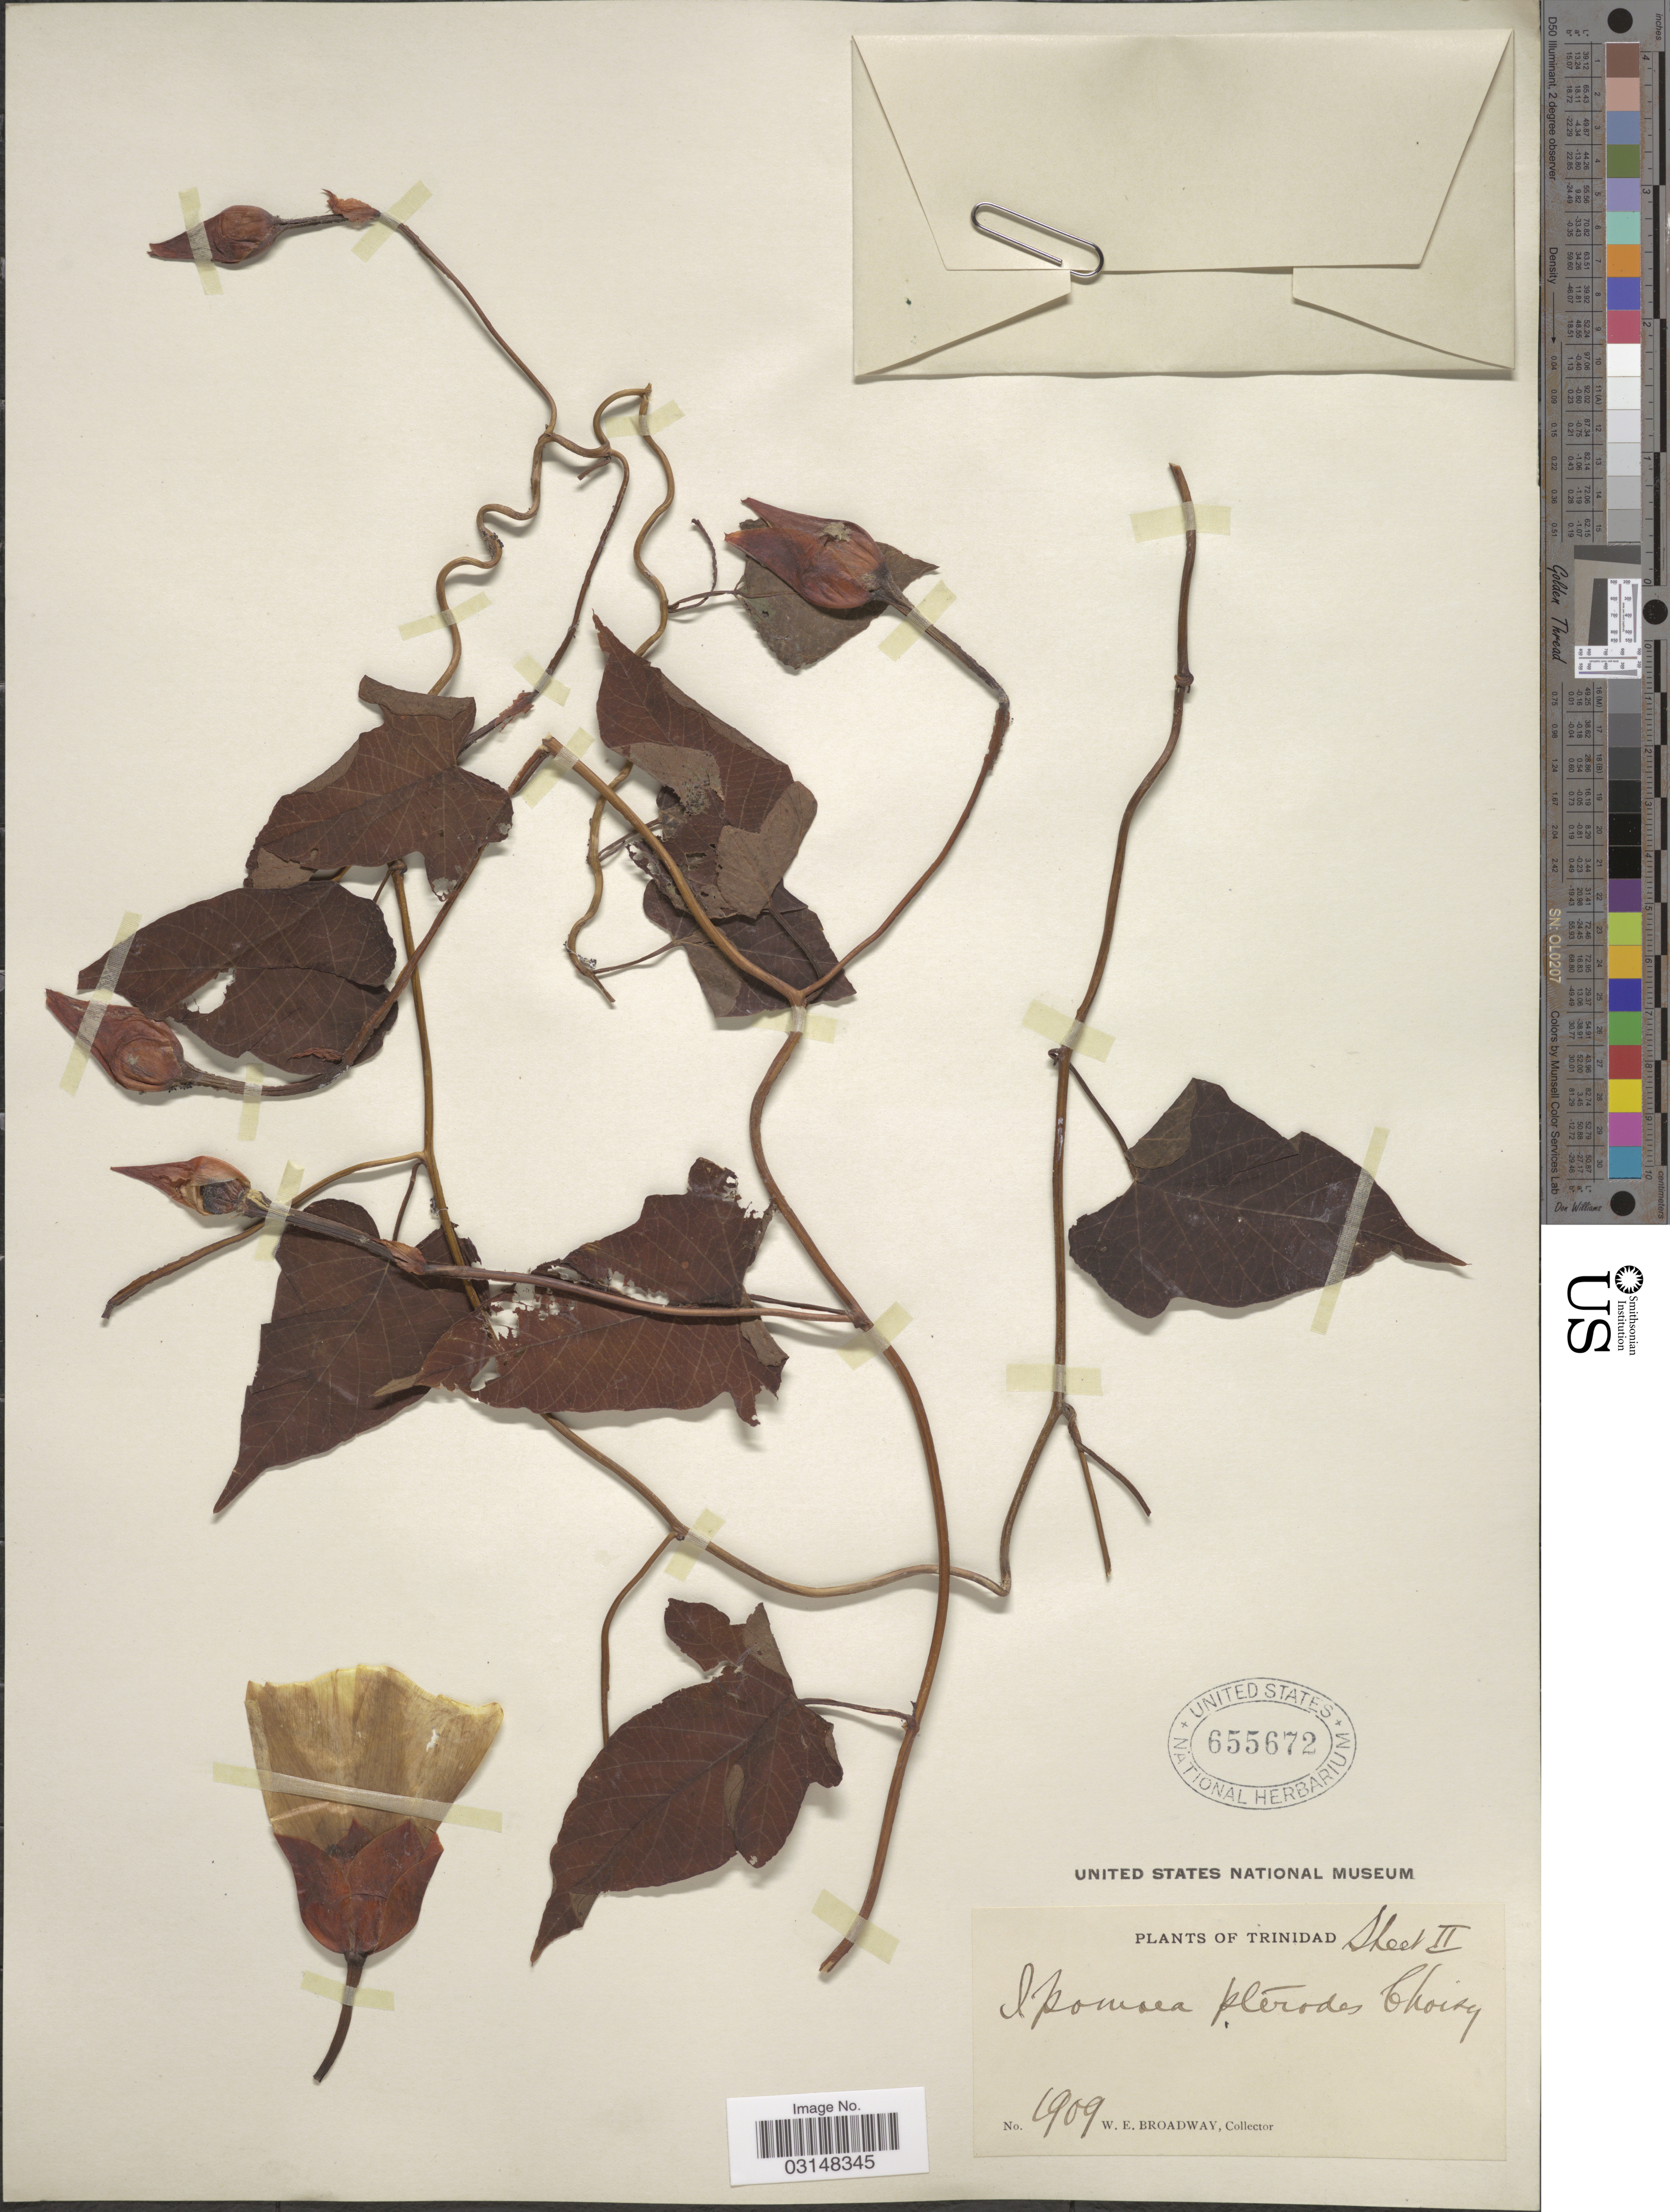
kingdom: Plantae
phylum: Tracheophyta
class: Magnoliopsida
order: Solanales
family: Convolvulaceae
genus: Operculina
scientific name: Operculina alata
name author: (Ham.) Urb.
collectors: W. E. Broadway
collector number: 1909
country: Trinidad and Tobago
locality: Trinidad.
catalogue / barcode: US 655672